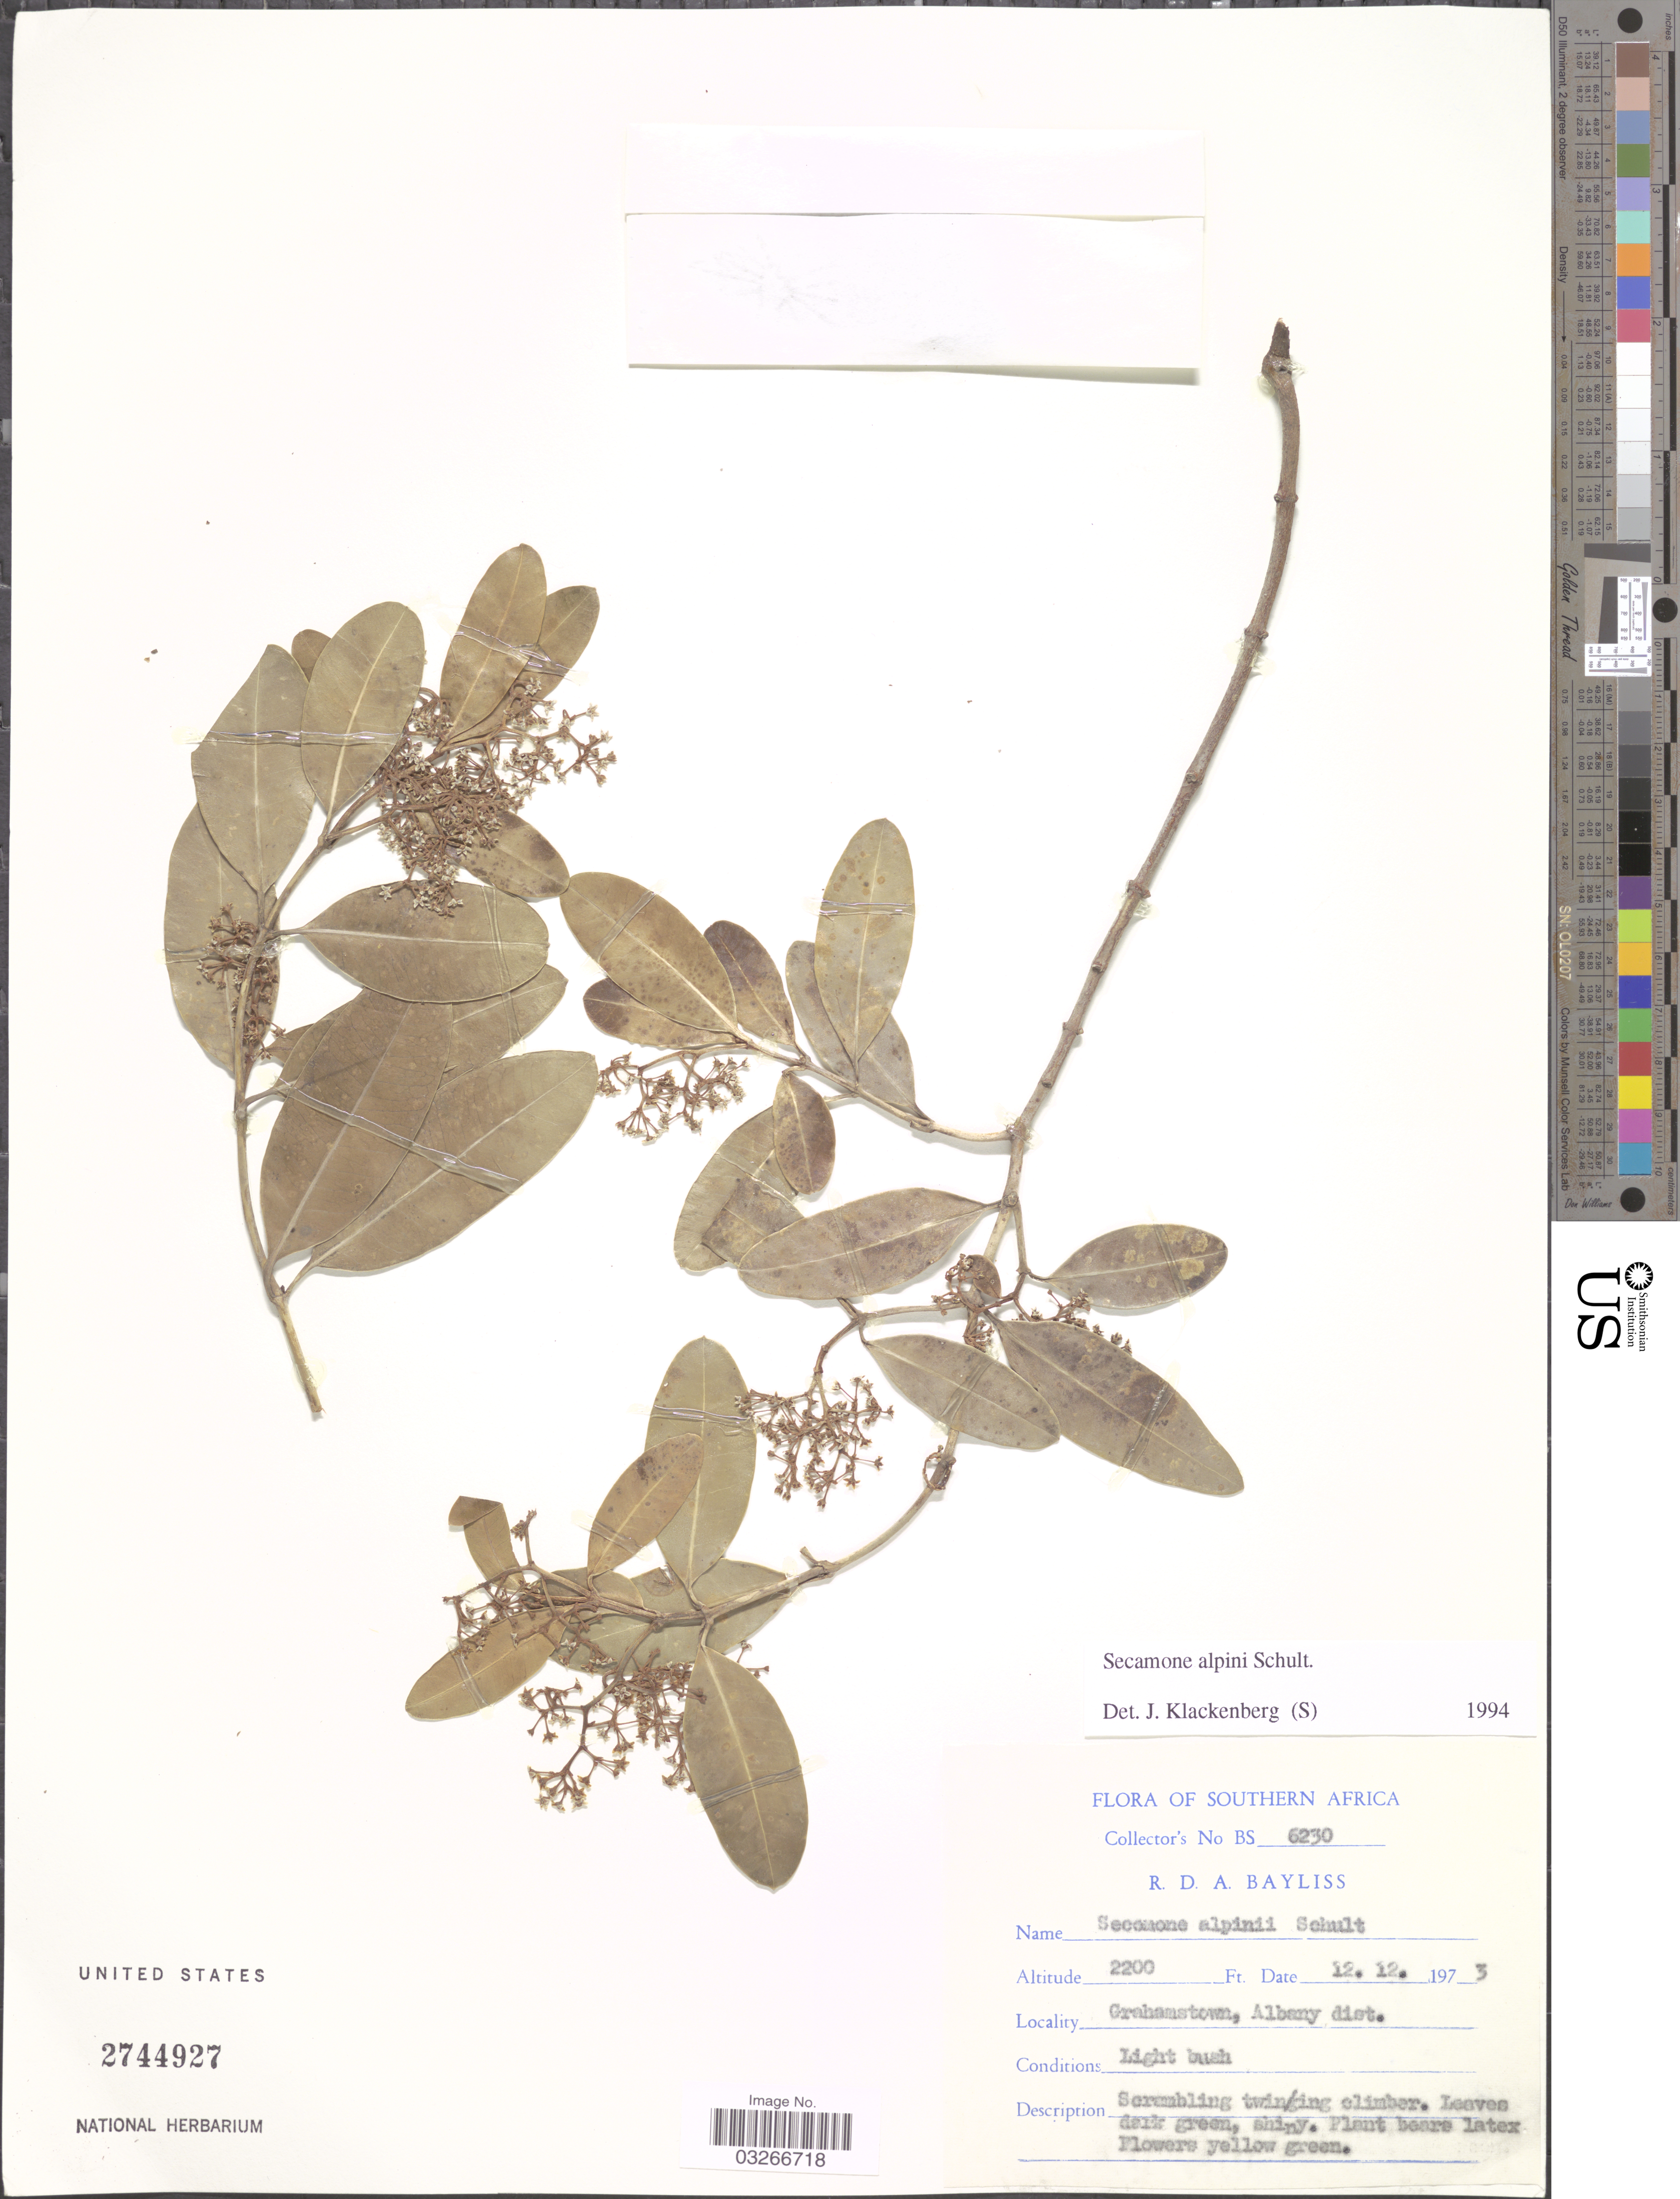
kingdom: Plantae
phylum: Tracheophyta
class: Magnoliopsida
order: Gentianales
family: Apocynaceae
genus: Secamone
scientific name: Secamone alpini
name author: Schult.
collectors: R. Bayliss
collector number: BS6230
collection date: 1973-12-12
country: South Africa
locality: Southern Africa, Grahamstown, Albany dist.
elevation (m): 671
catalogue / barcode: US 2744927